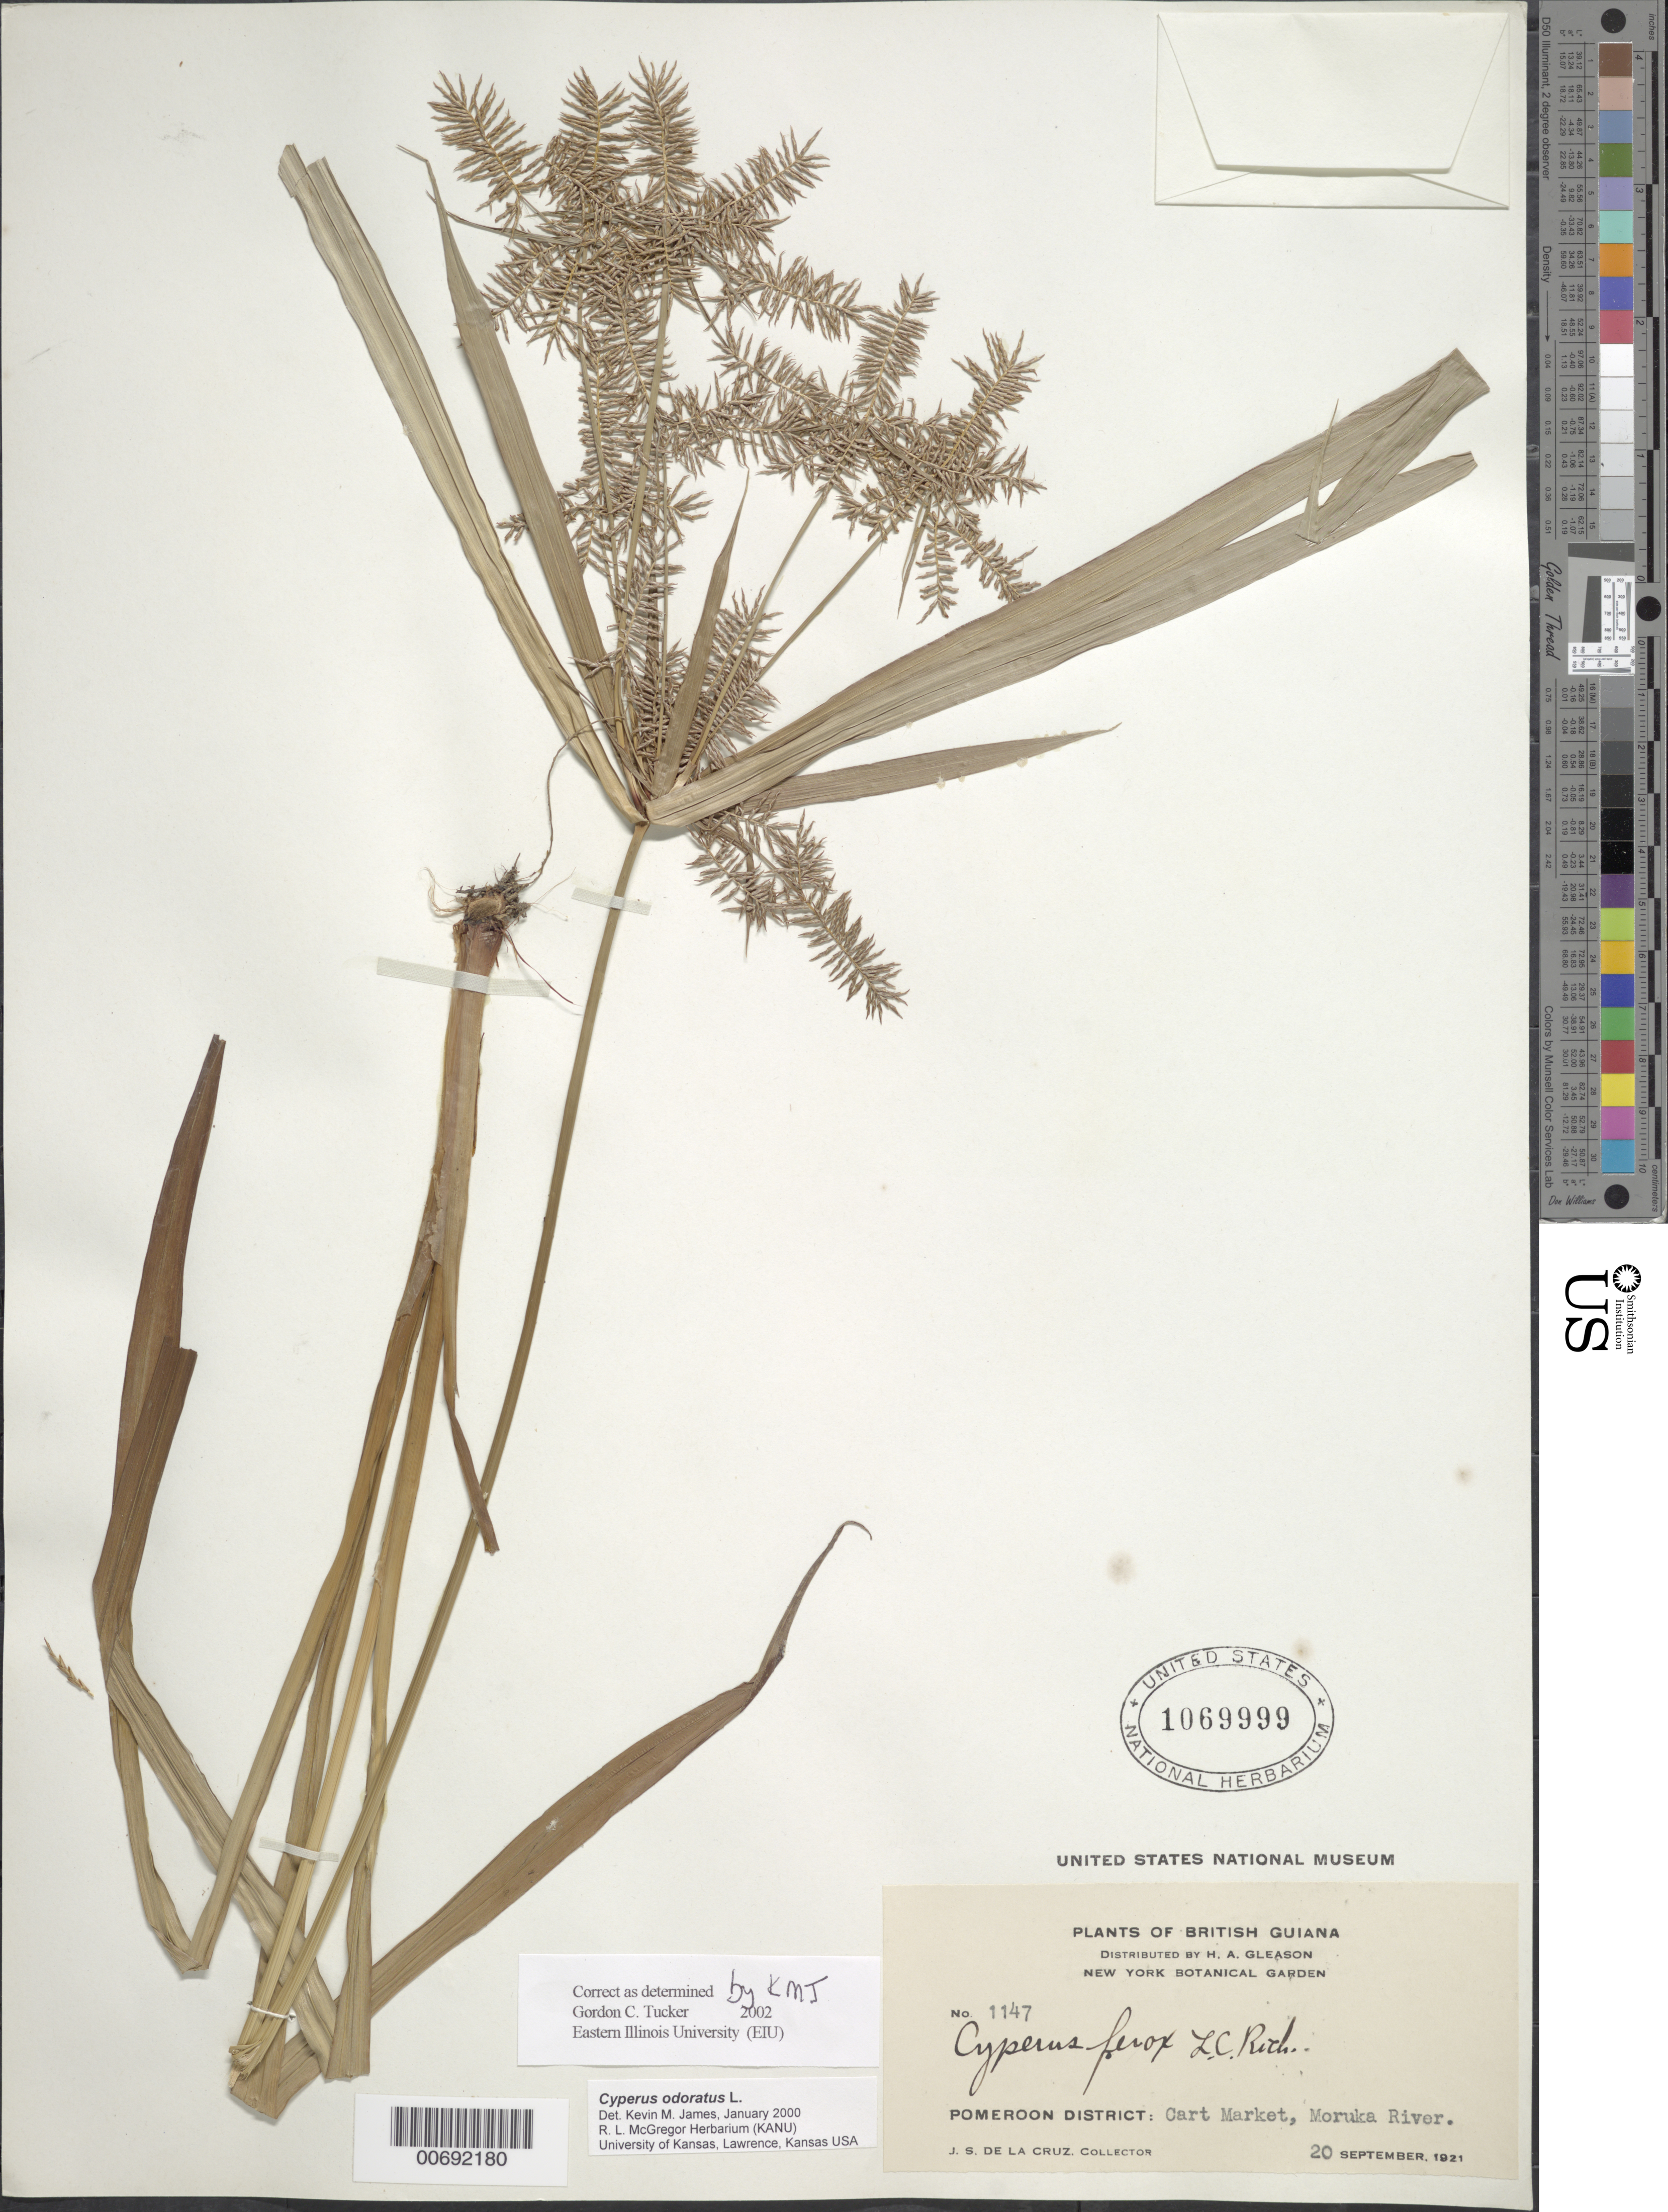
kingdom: Plantae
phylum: Tracheophyta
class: Liliopsida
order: Poales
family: Cyperaceae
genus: Cyperus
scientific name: Cyperus odoratus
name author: L.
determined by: Tucker, G. C.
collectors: J. S. de la Cruz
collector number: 1147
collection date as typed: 20-Sep-21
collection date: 1921-09-20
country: Guyana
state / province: Barima-Waini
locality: Cart Market, Moruka R., Pomeroon Dist.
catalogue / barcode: US 1069999